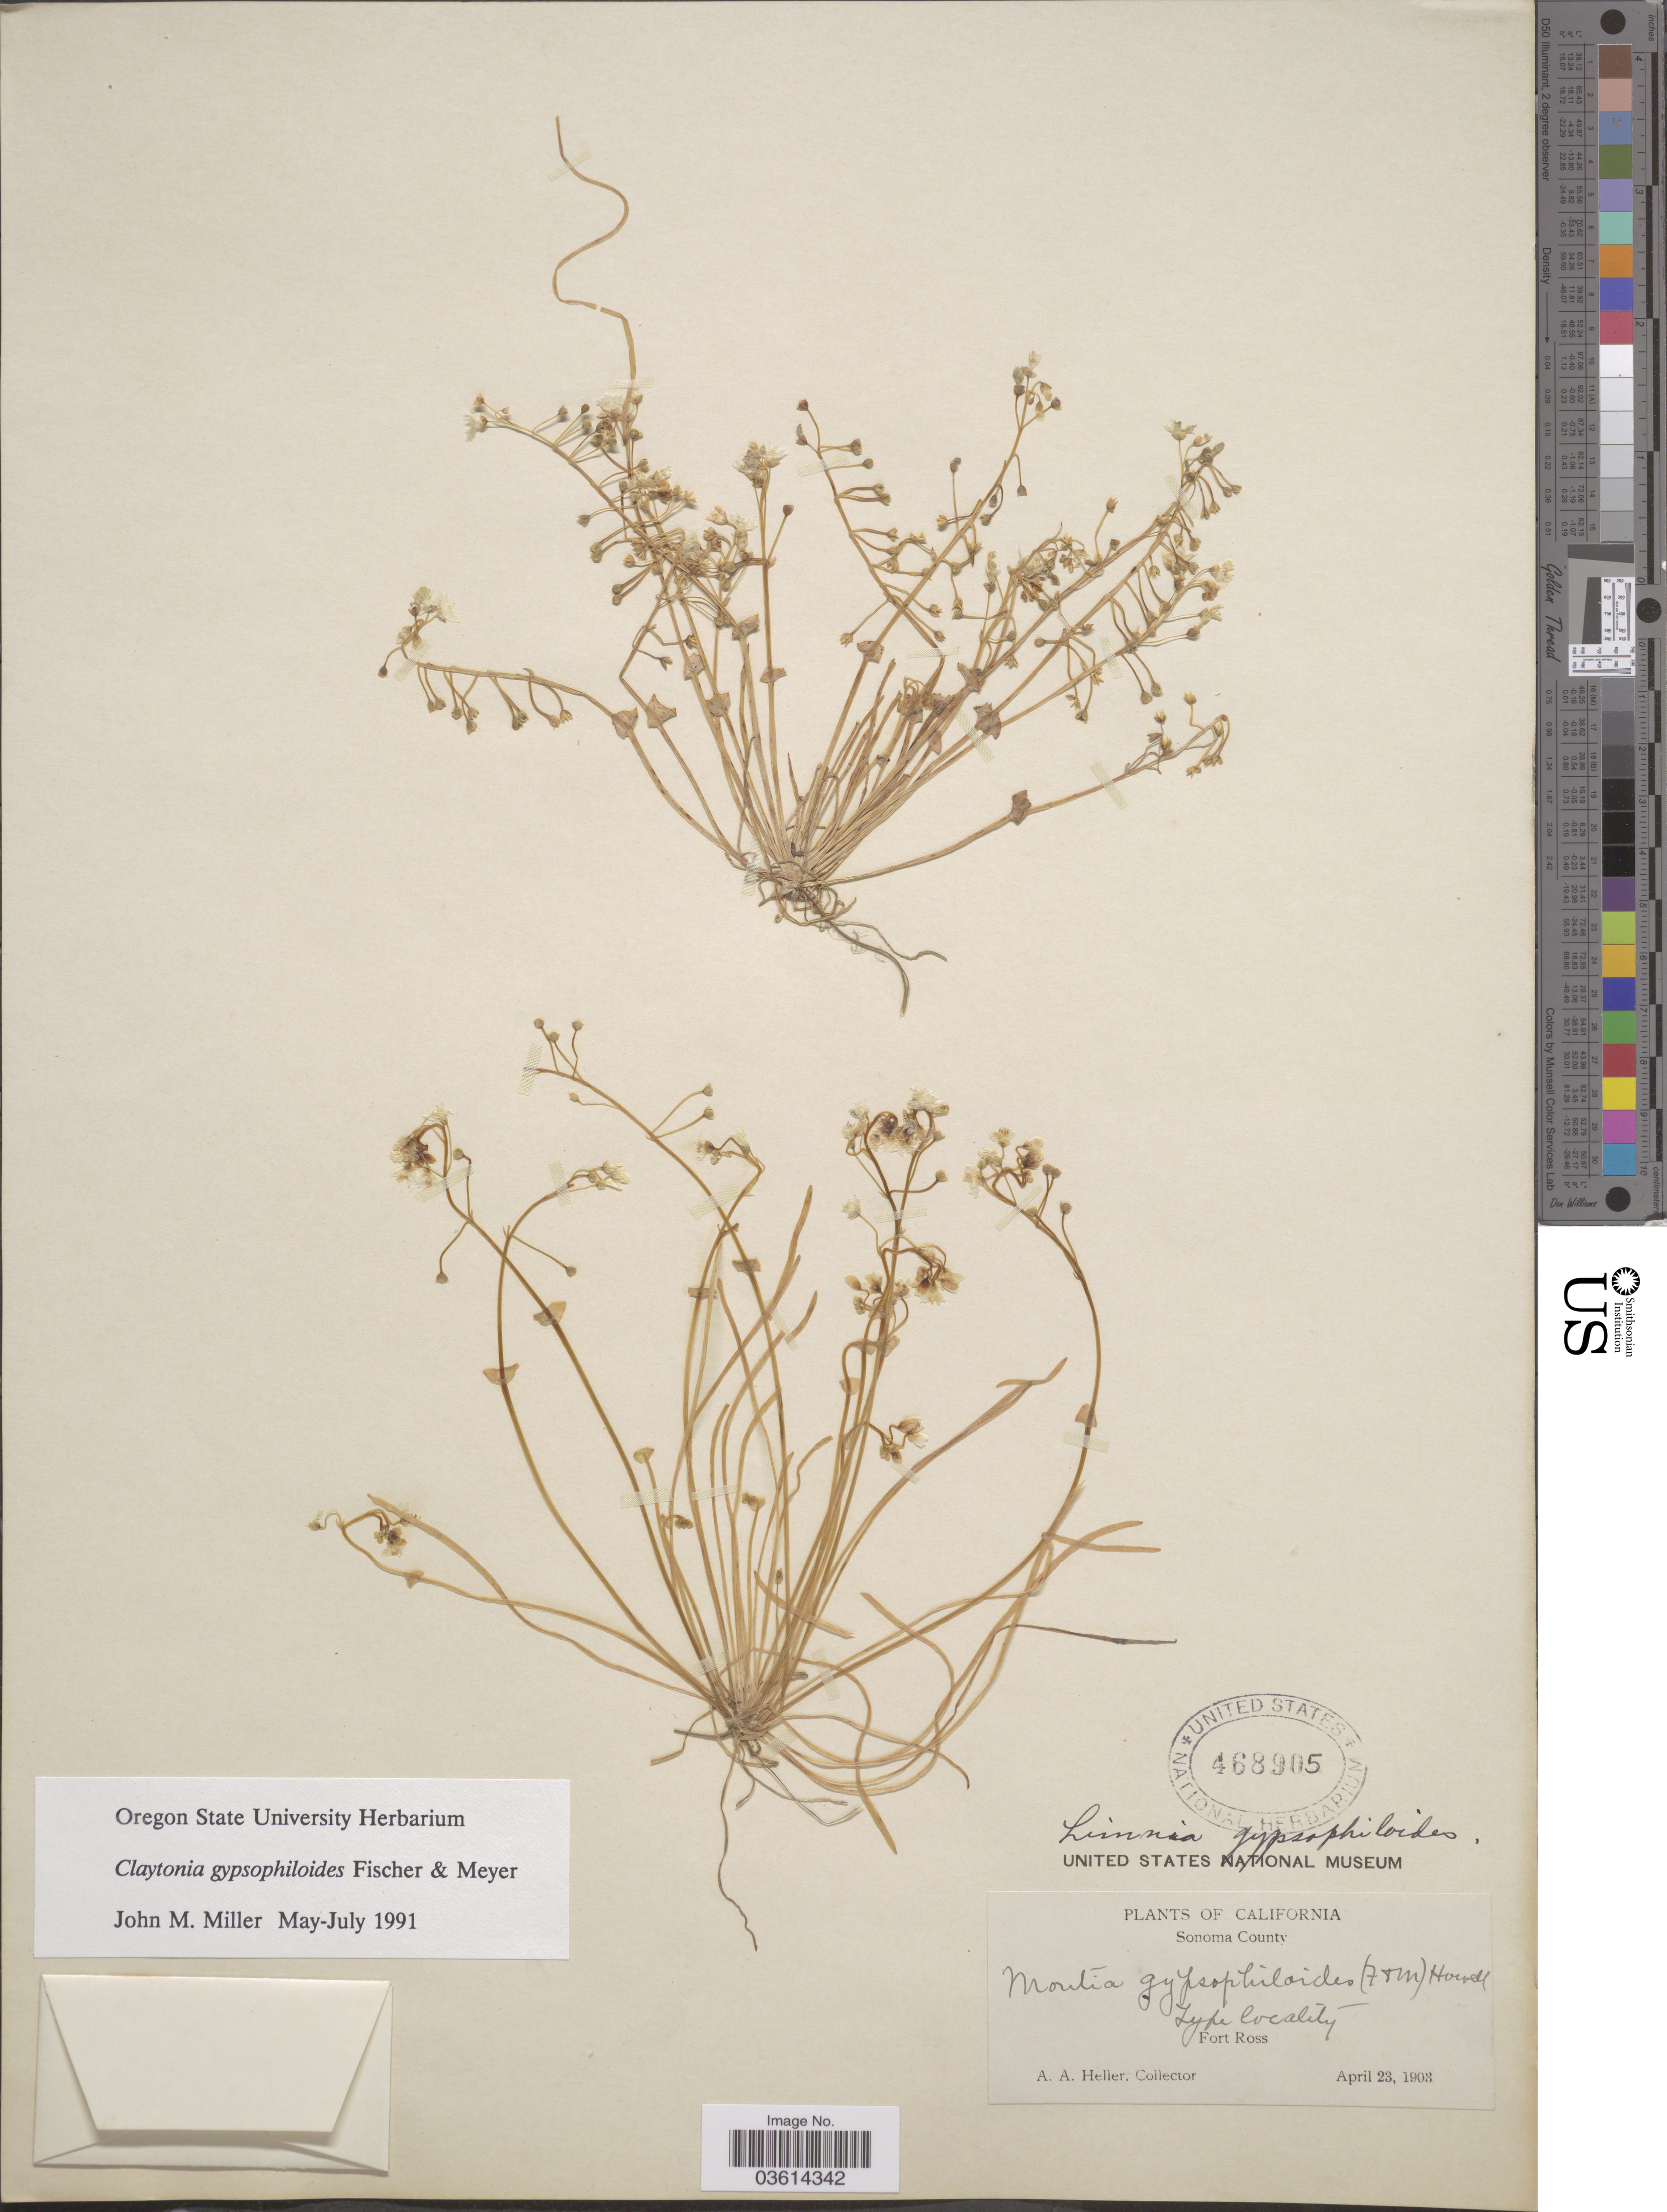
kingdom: Plantae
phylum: Tracheophyta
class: Magnoliopsida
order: Caryophyllales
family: Montiaceae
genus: Claytonia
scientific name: Claytonia gypsophiloides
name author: Fisch. & C.A. Mey.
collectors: A. A. Heller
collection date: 1903-04-23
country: United States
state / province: California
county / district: Sonoma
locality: Sonoma County. Fort Ross.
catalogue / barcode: US 468905